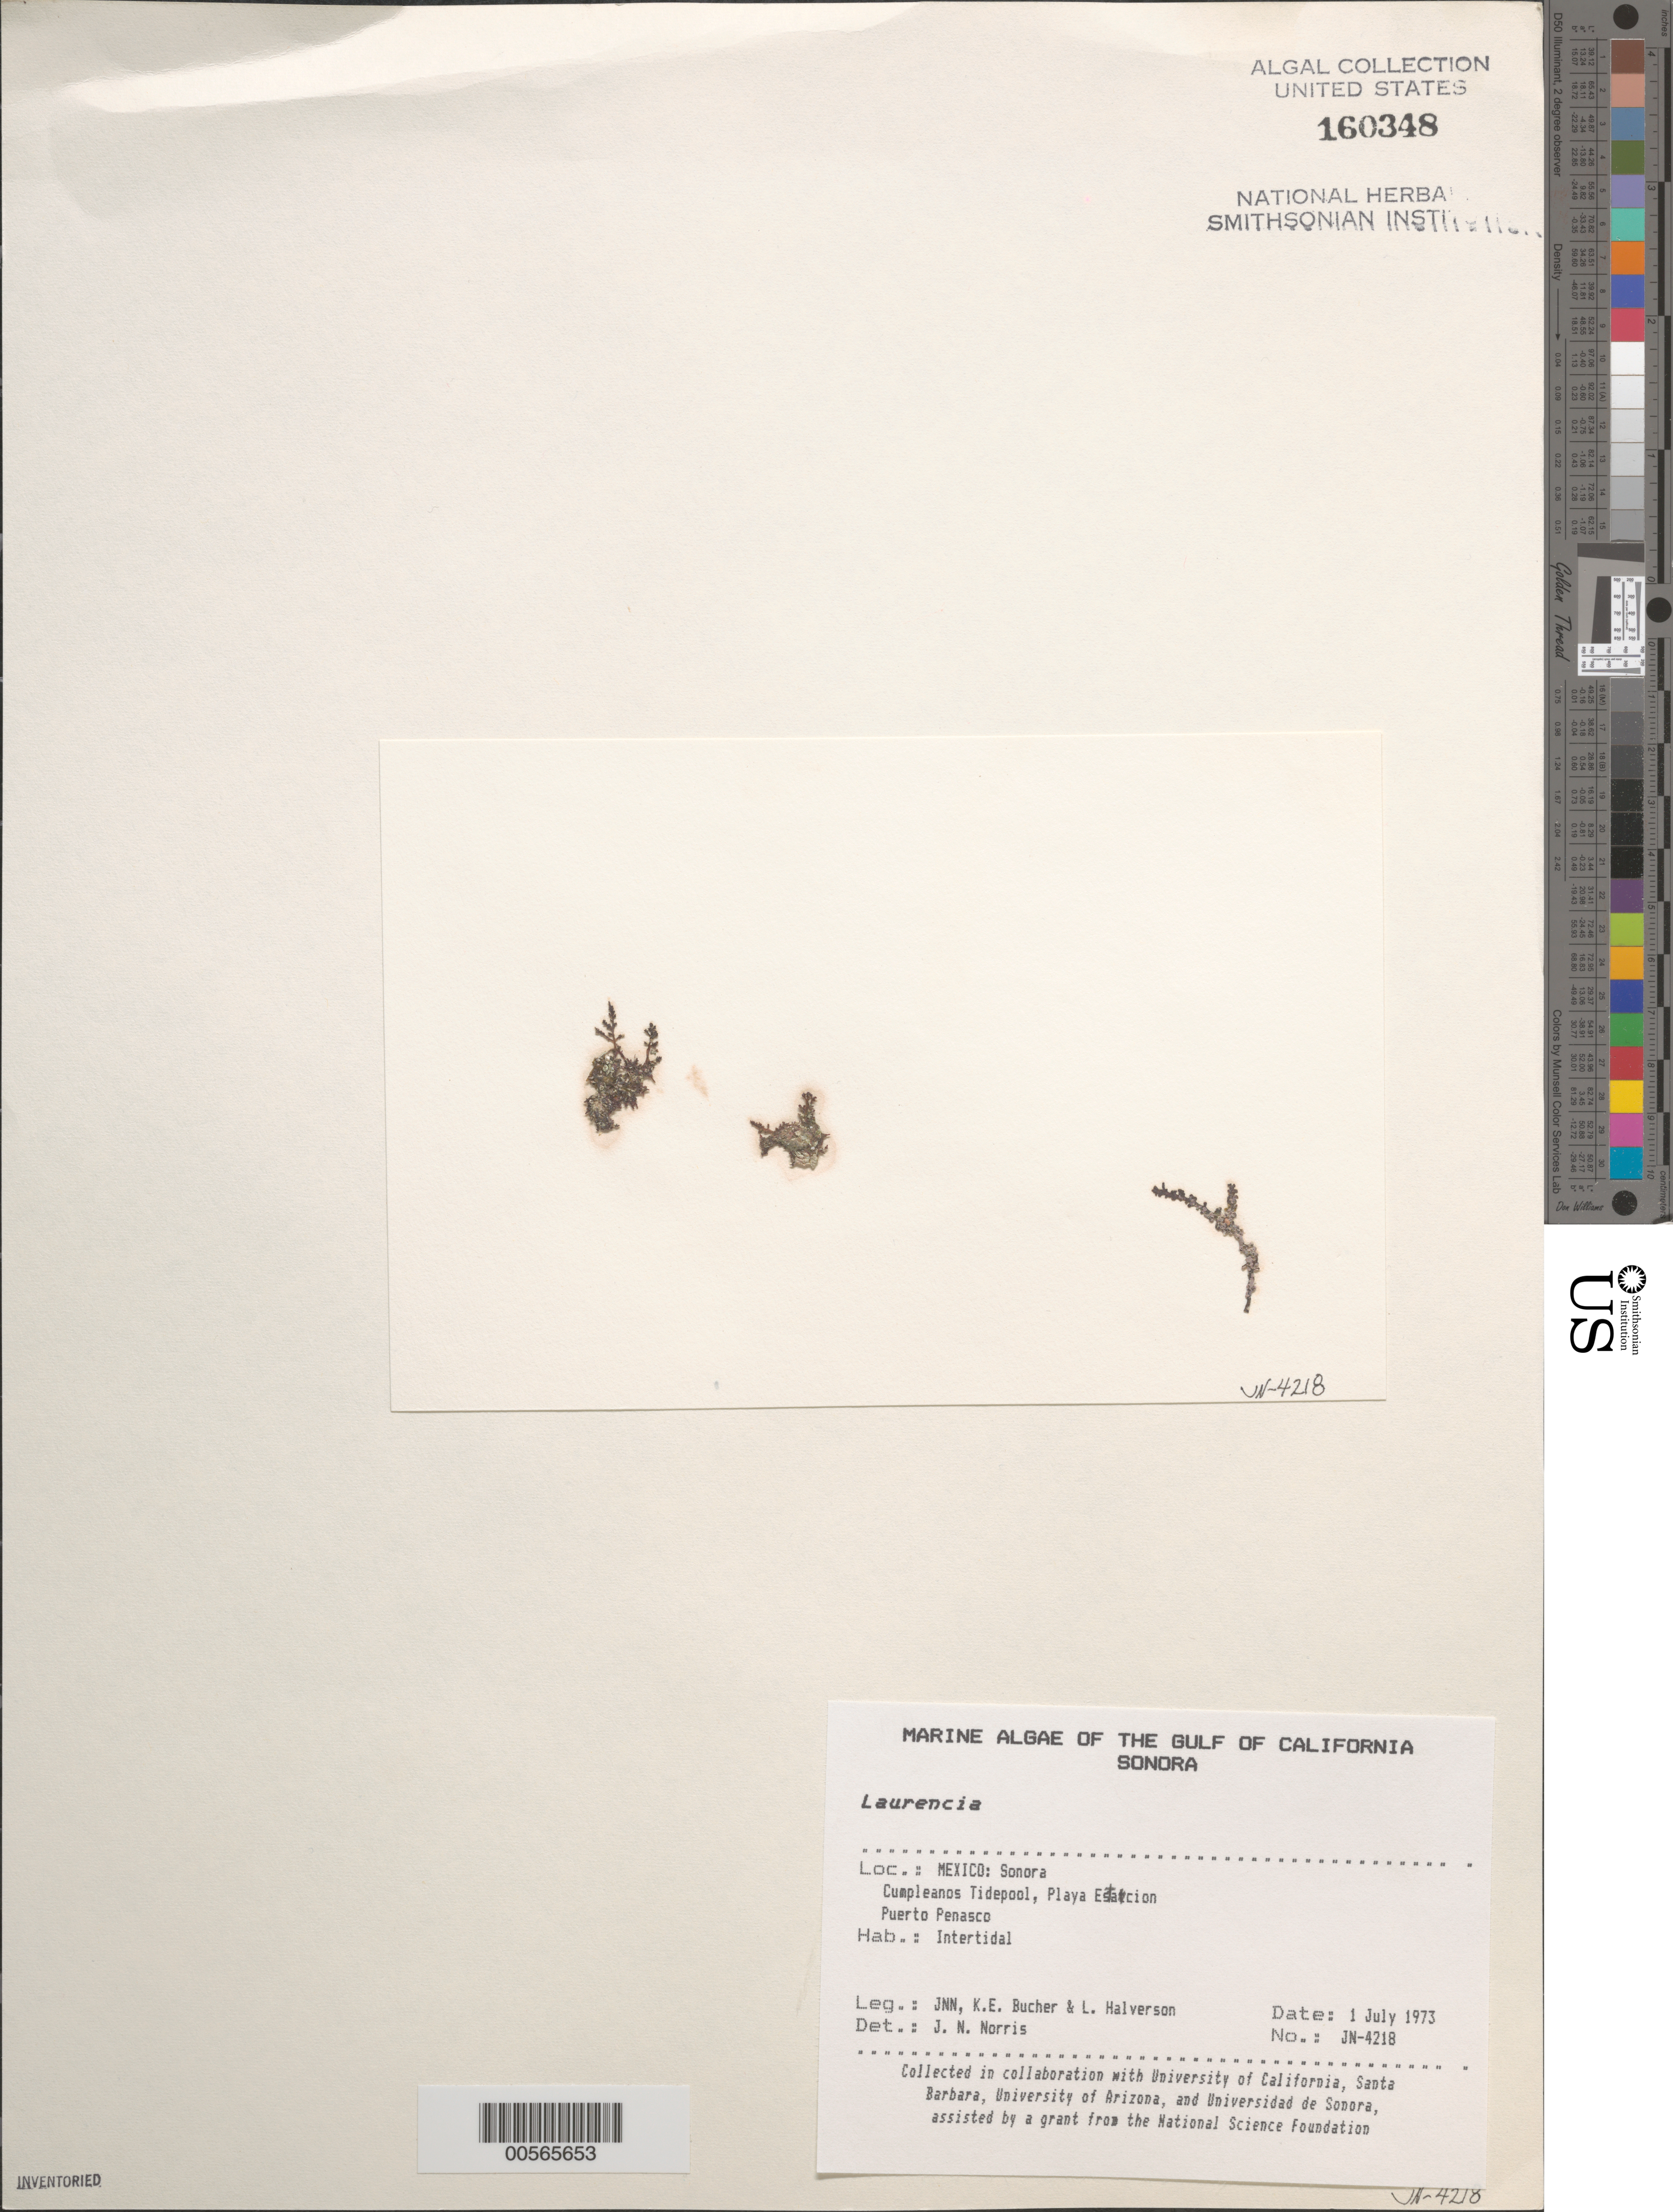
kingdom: Plantae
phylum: Rhodophyta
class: Florideophyceae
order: Ceramiales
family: Rhodomelaceae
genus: Laurencia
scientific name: Laurencia sp.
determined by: Norris, James N.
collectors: J. N. Norris, K. E. Bucher & L. Halverson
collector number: JN-4218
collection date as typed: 01 Jul 1973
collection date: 1973-07-01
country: Mexico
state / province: Sonora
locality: Playa Estacion, Puerto Penasco, Cumpleanos Tide Pool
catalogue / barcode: US 160348